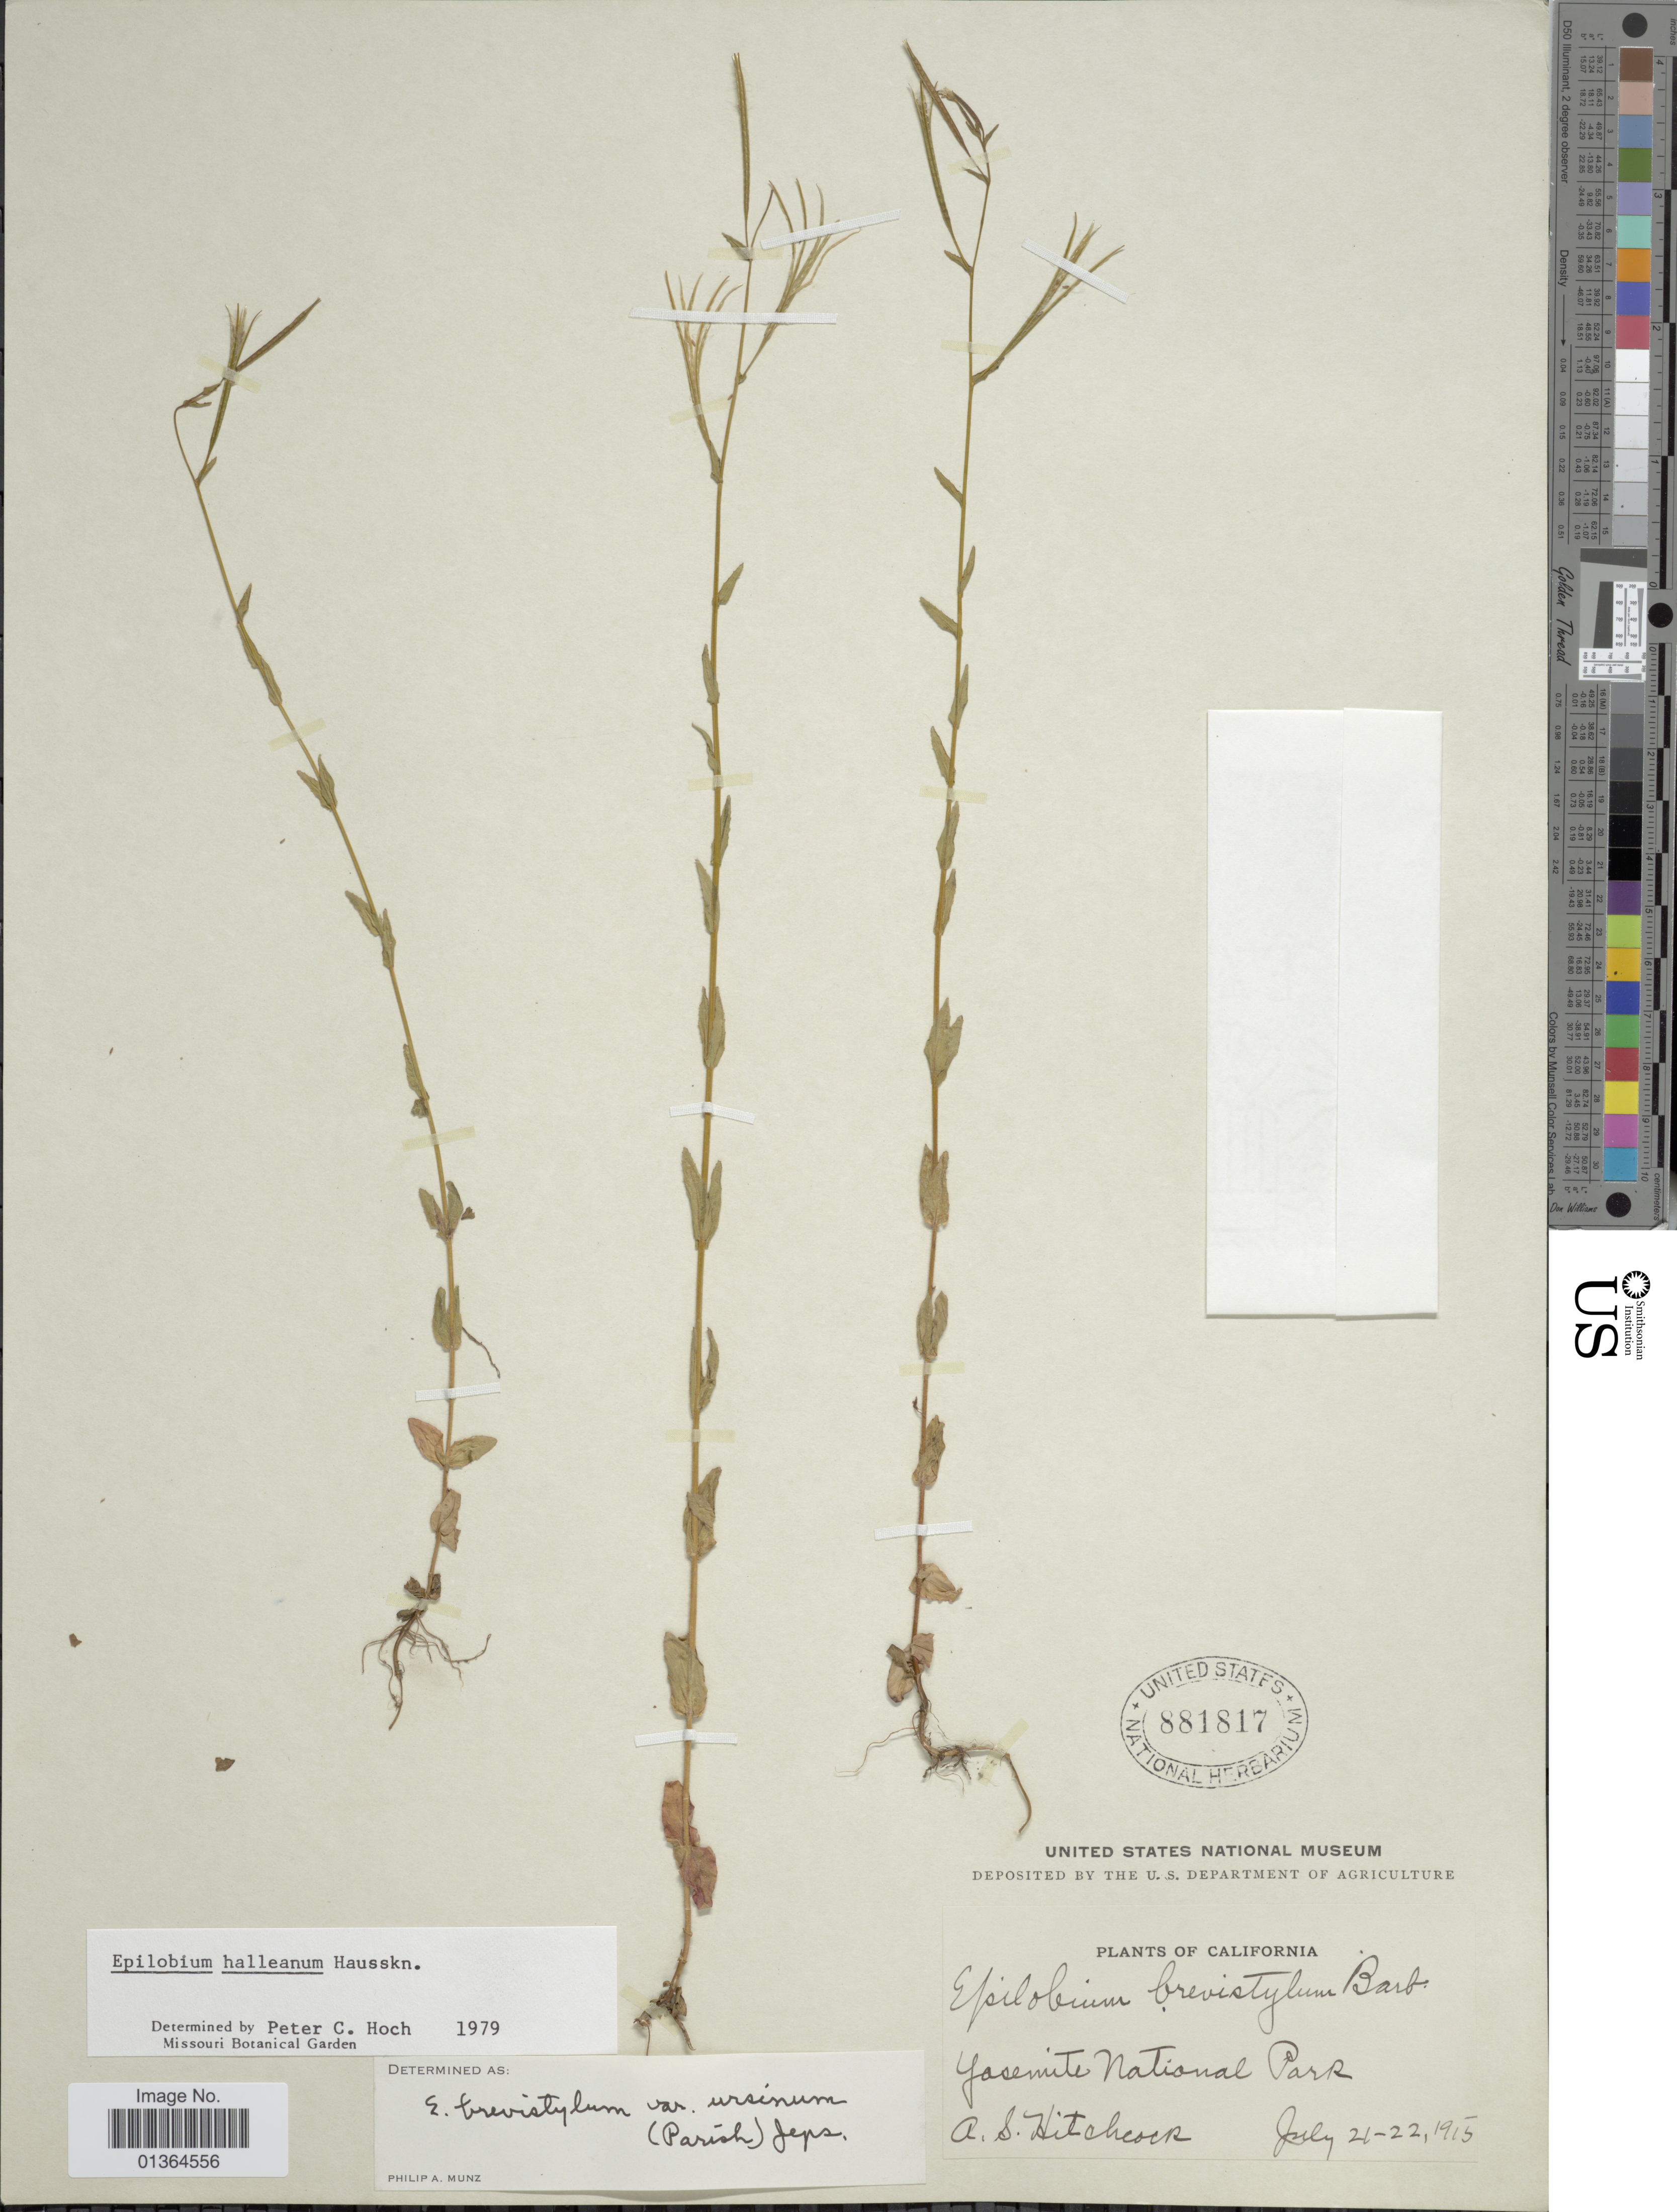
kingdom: Plantae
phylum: Tracheophyta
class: Magnoliopsida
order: Myrtales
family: Onagraceae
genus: Epilobium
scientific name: Epilobium hallianum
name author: Hausskn.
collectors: A. S. Hitchcock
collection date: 1915-07-21/1915-07-22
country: United States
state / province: California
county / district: Mariposa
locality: Yosemite National Park.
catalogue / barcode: US 881817